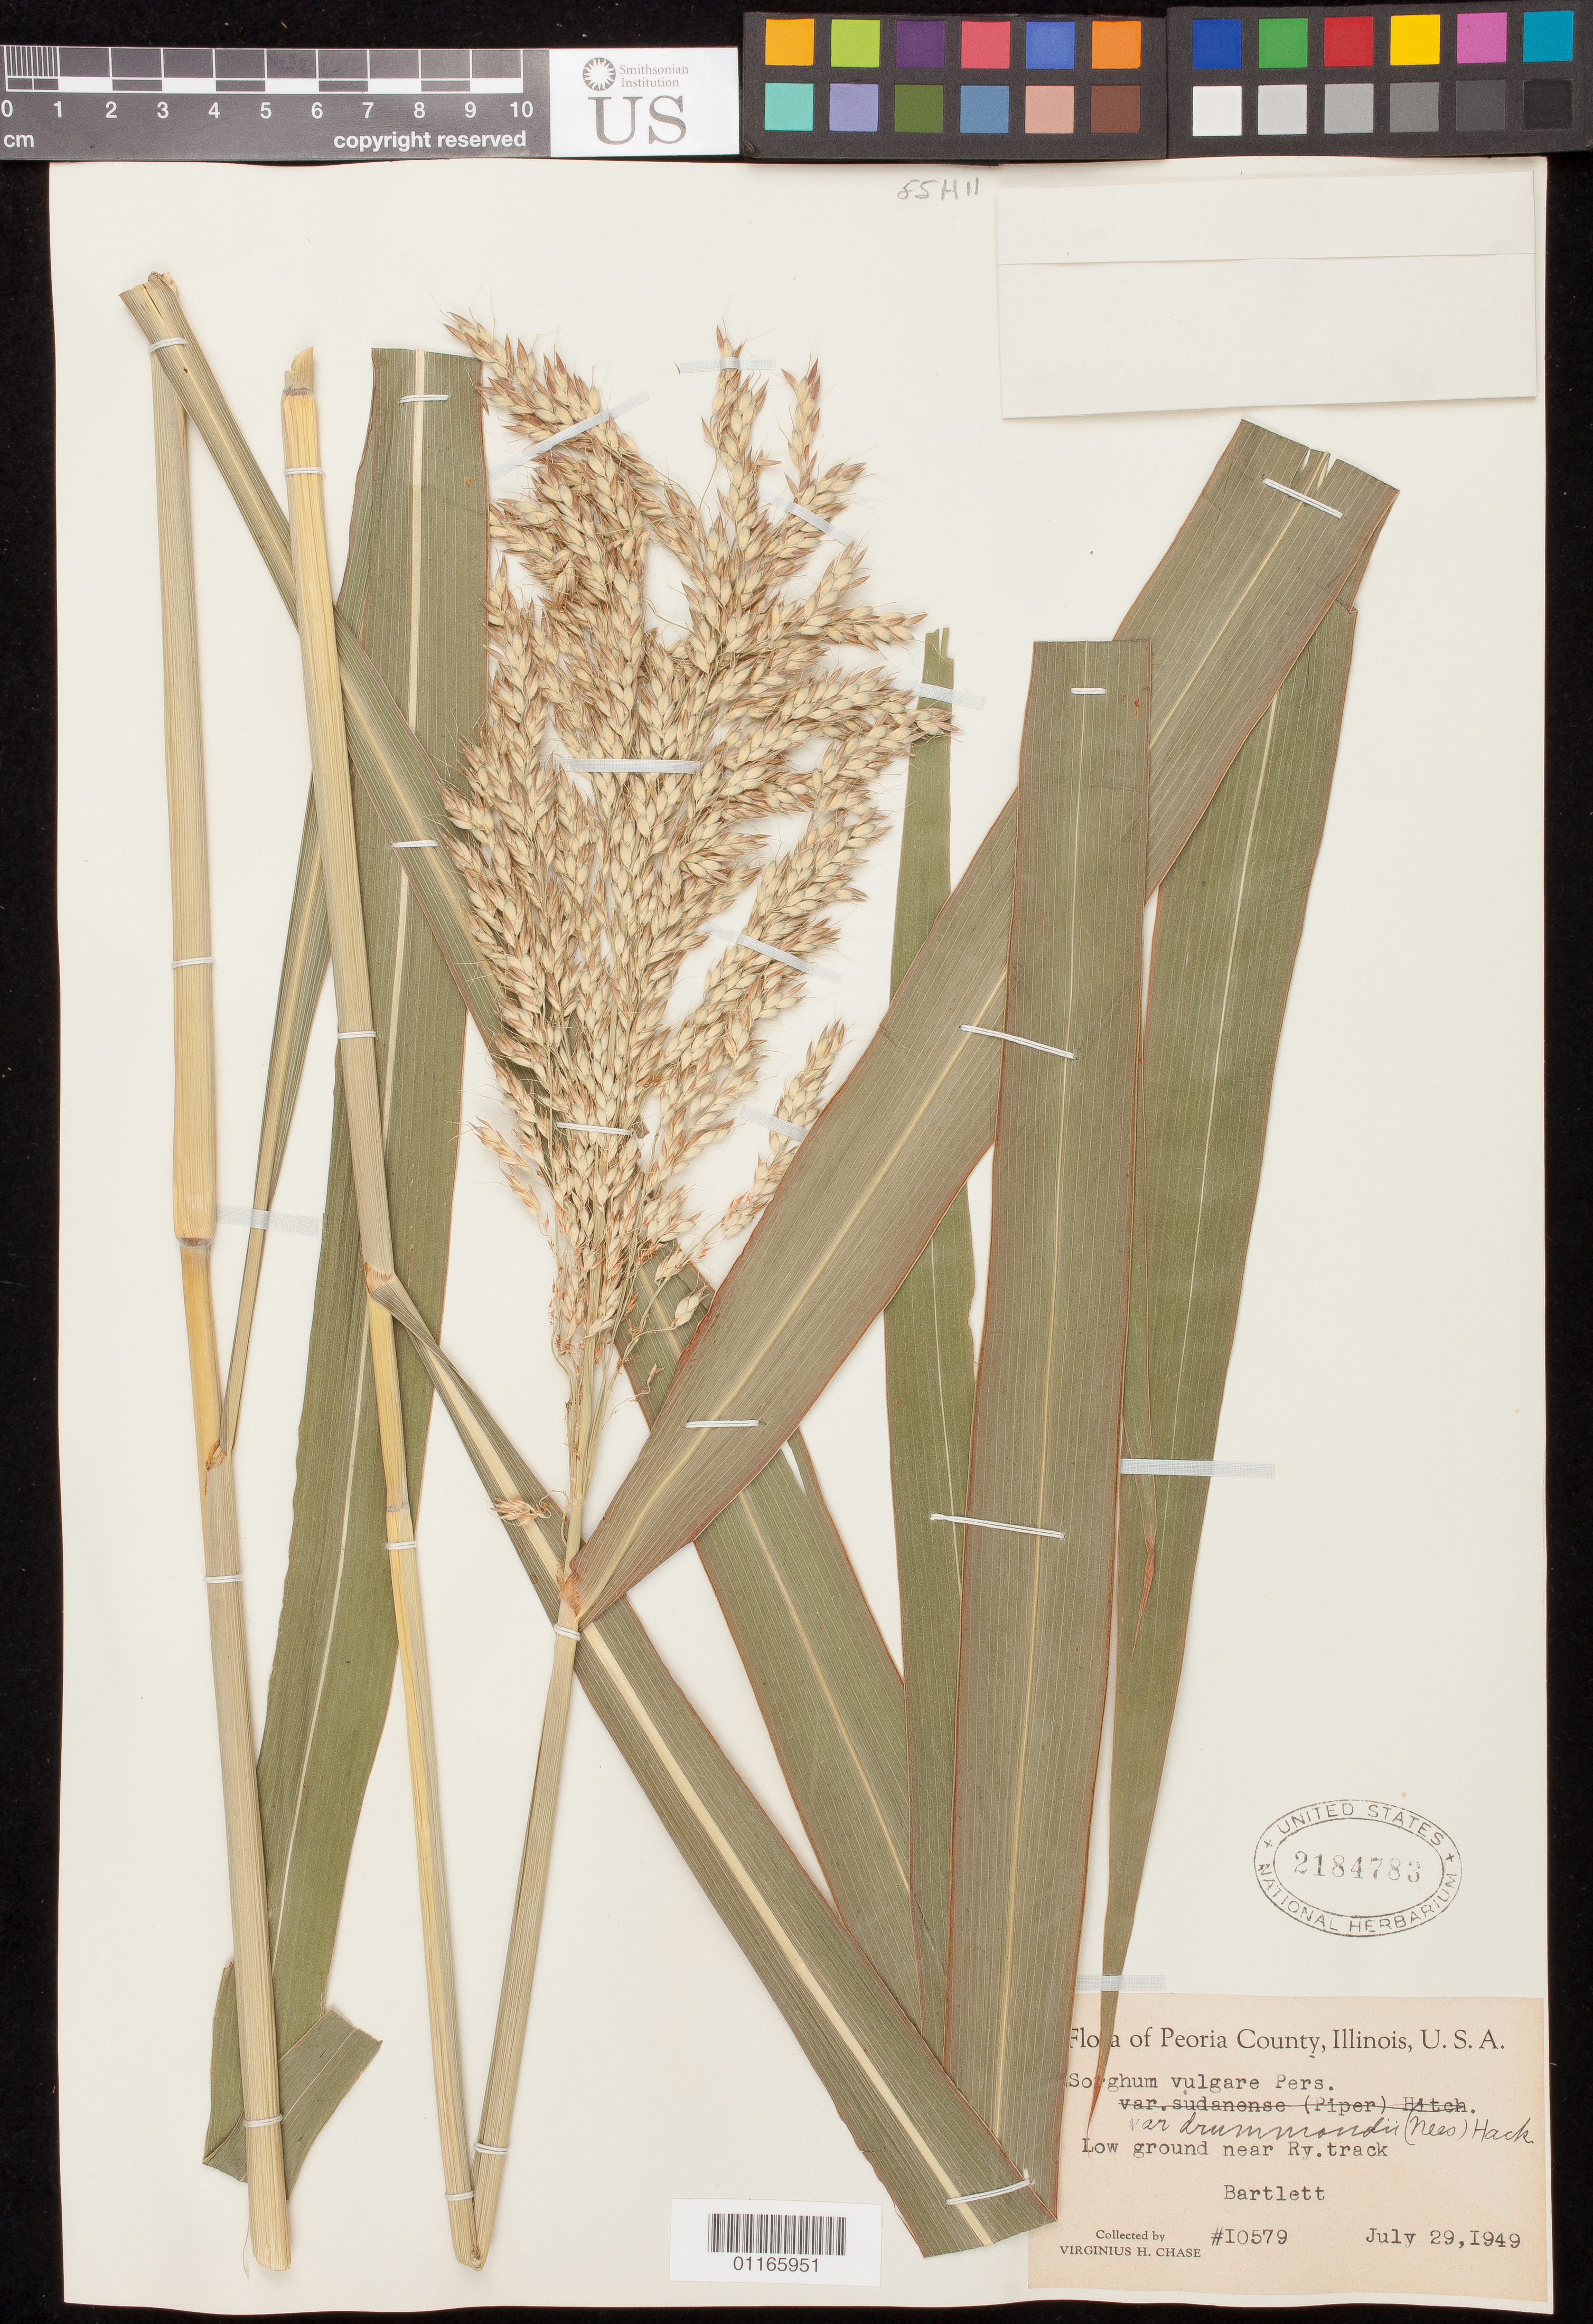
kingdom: Plantae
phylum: Tracheophyta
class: Liliopsida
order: Poales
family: Poaceae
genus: Sorghum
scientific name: Sorghum vulgare var. drummondii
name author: (Nees ex Steud.) Hack. ex Chiov.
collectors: V. H. Chase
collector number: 10579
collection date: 1949-07-29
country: United States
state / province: Illinois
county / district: Peoria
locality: Bartlett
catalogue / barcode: US 2184783